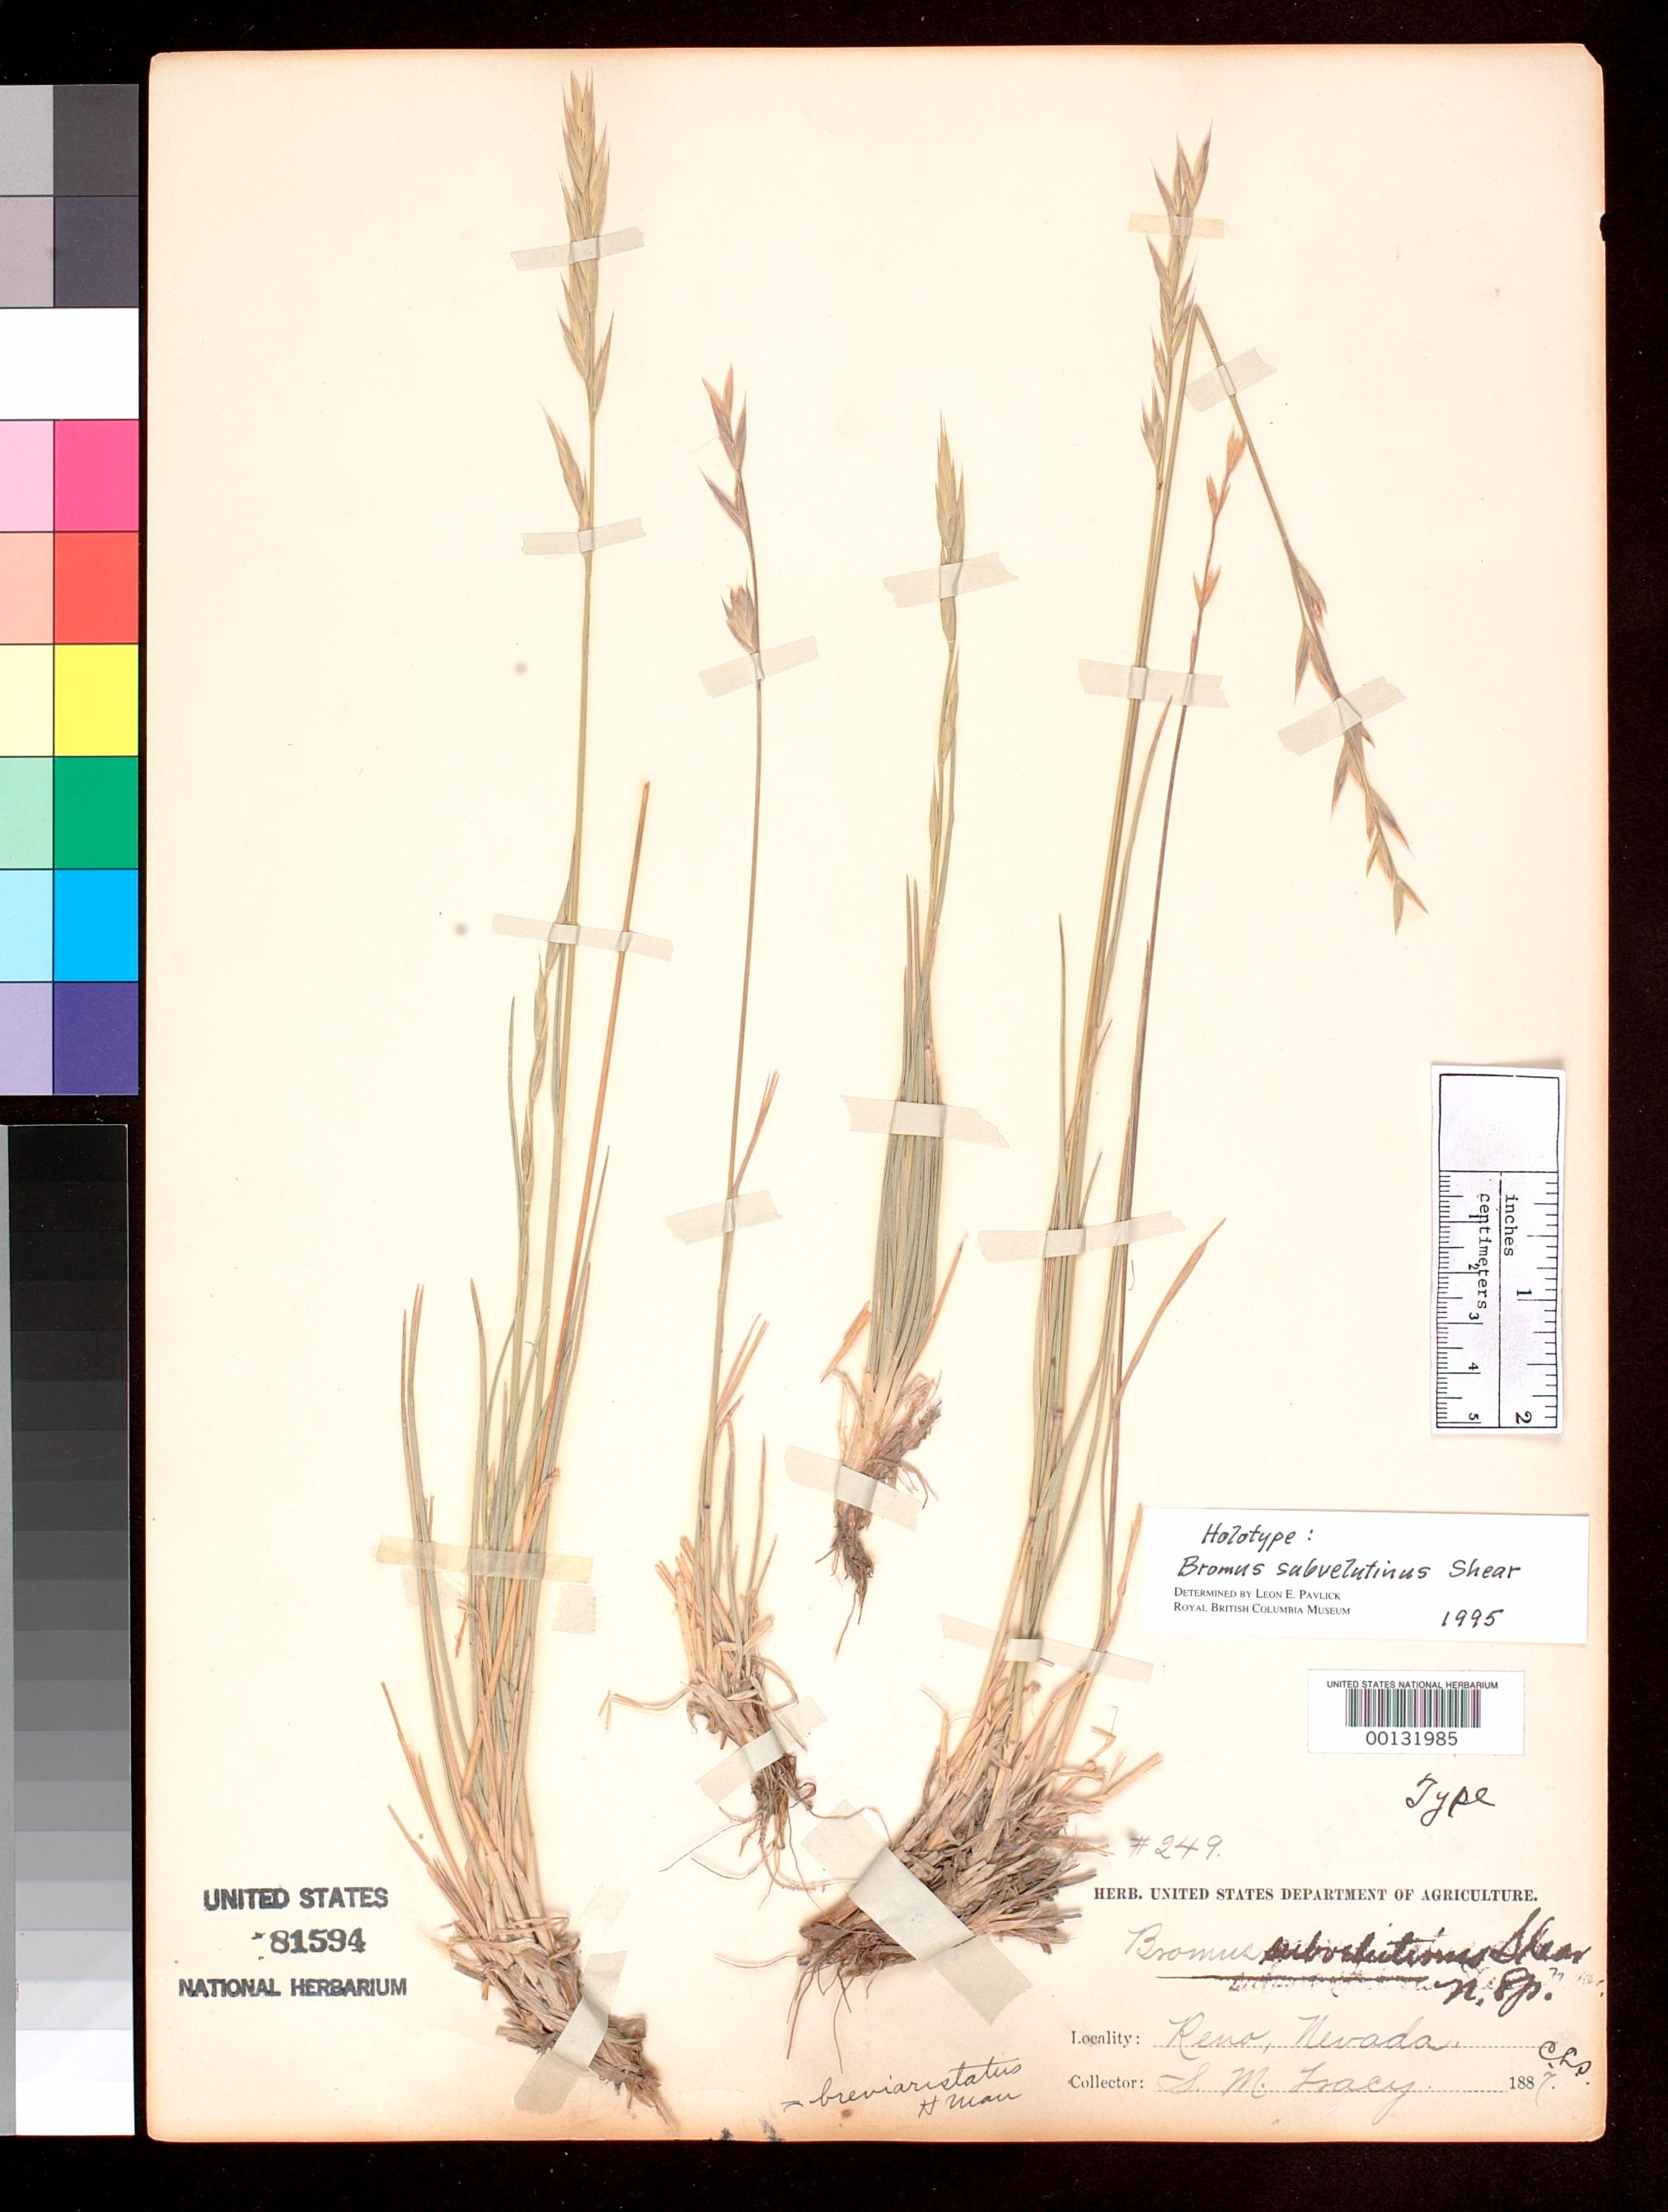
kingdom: Plantae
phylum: Tracheophyta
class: Liliopsida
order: Poales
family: Poaceae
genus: Bromus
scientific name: Bromus subvelutinus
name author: Shear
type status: Holotype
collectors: S. M. Tracy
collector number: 249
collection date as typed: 1887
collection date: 1887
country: United States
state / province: Nevada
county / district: Washoe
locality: Reno.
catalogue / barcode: US 81594